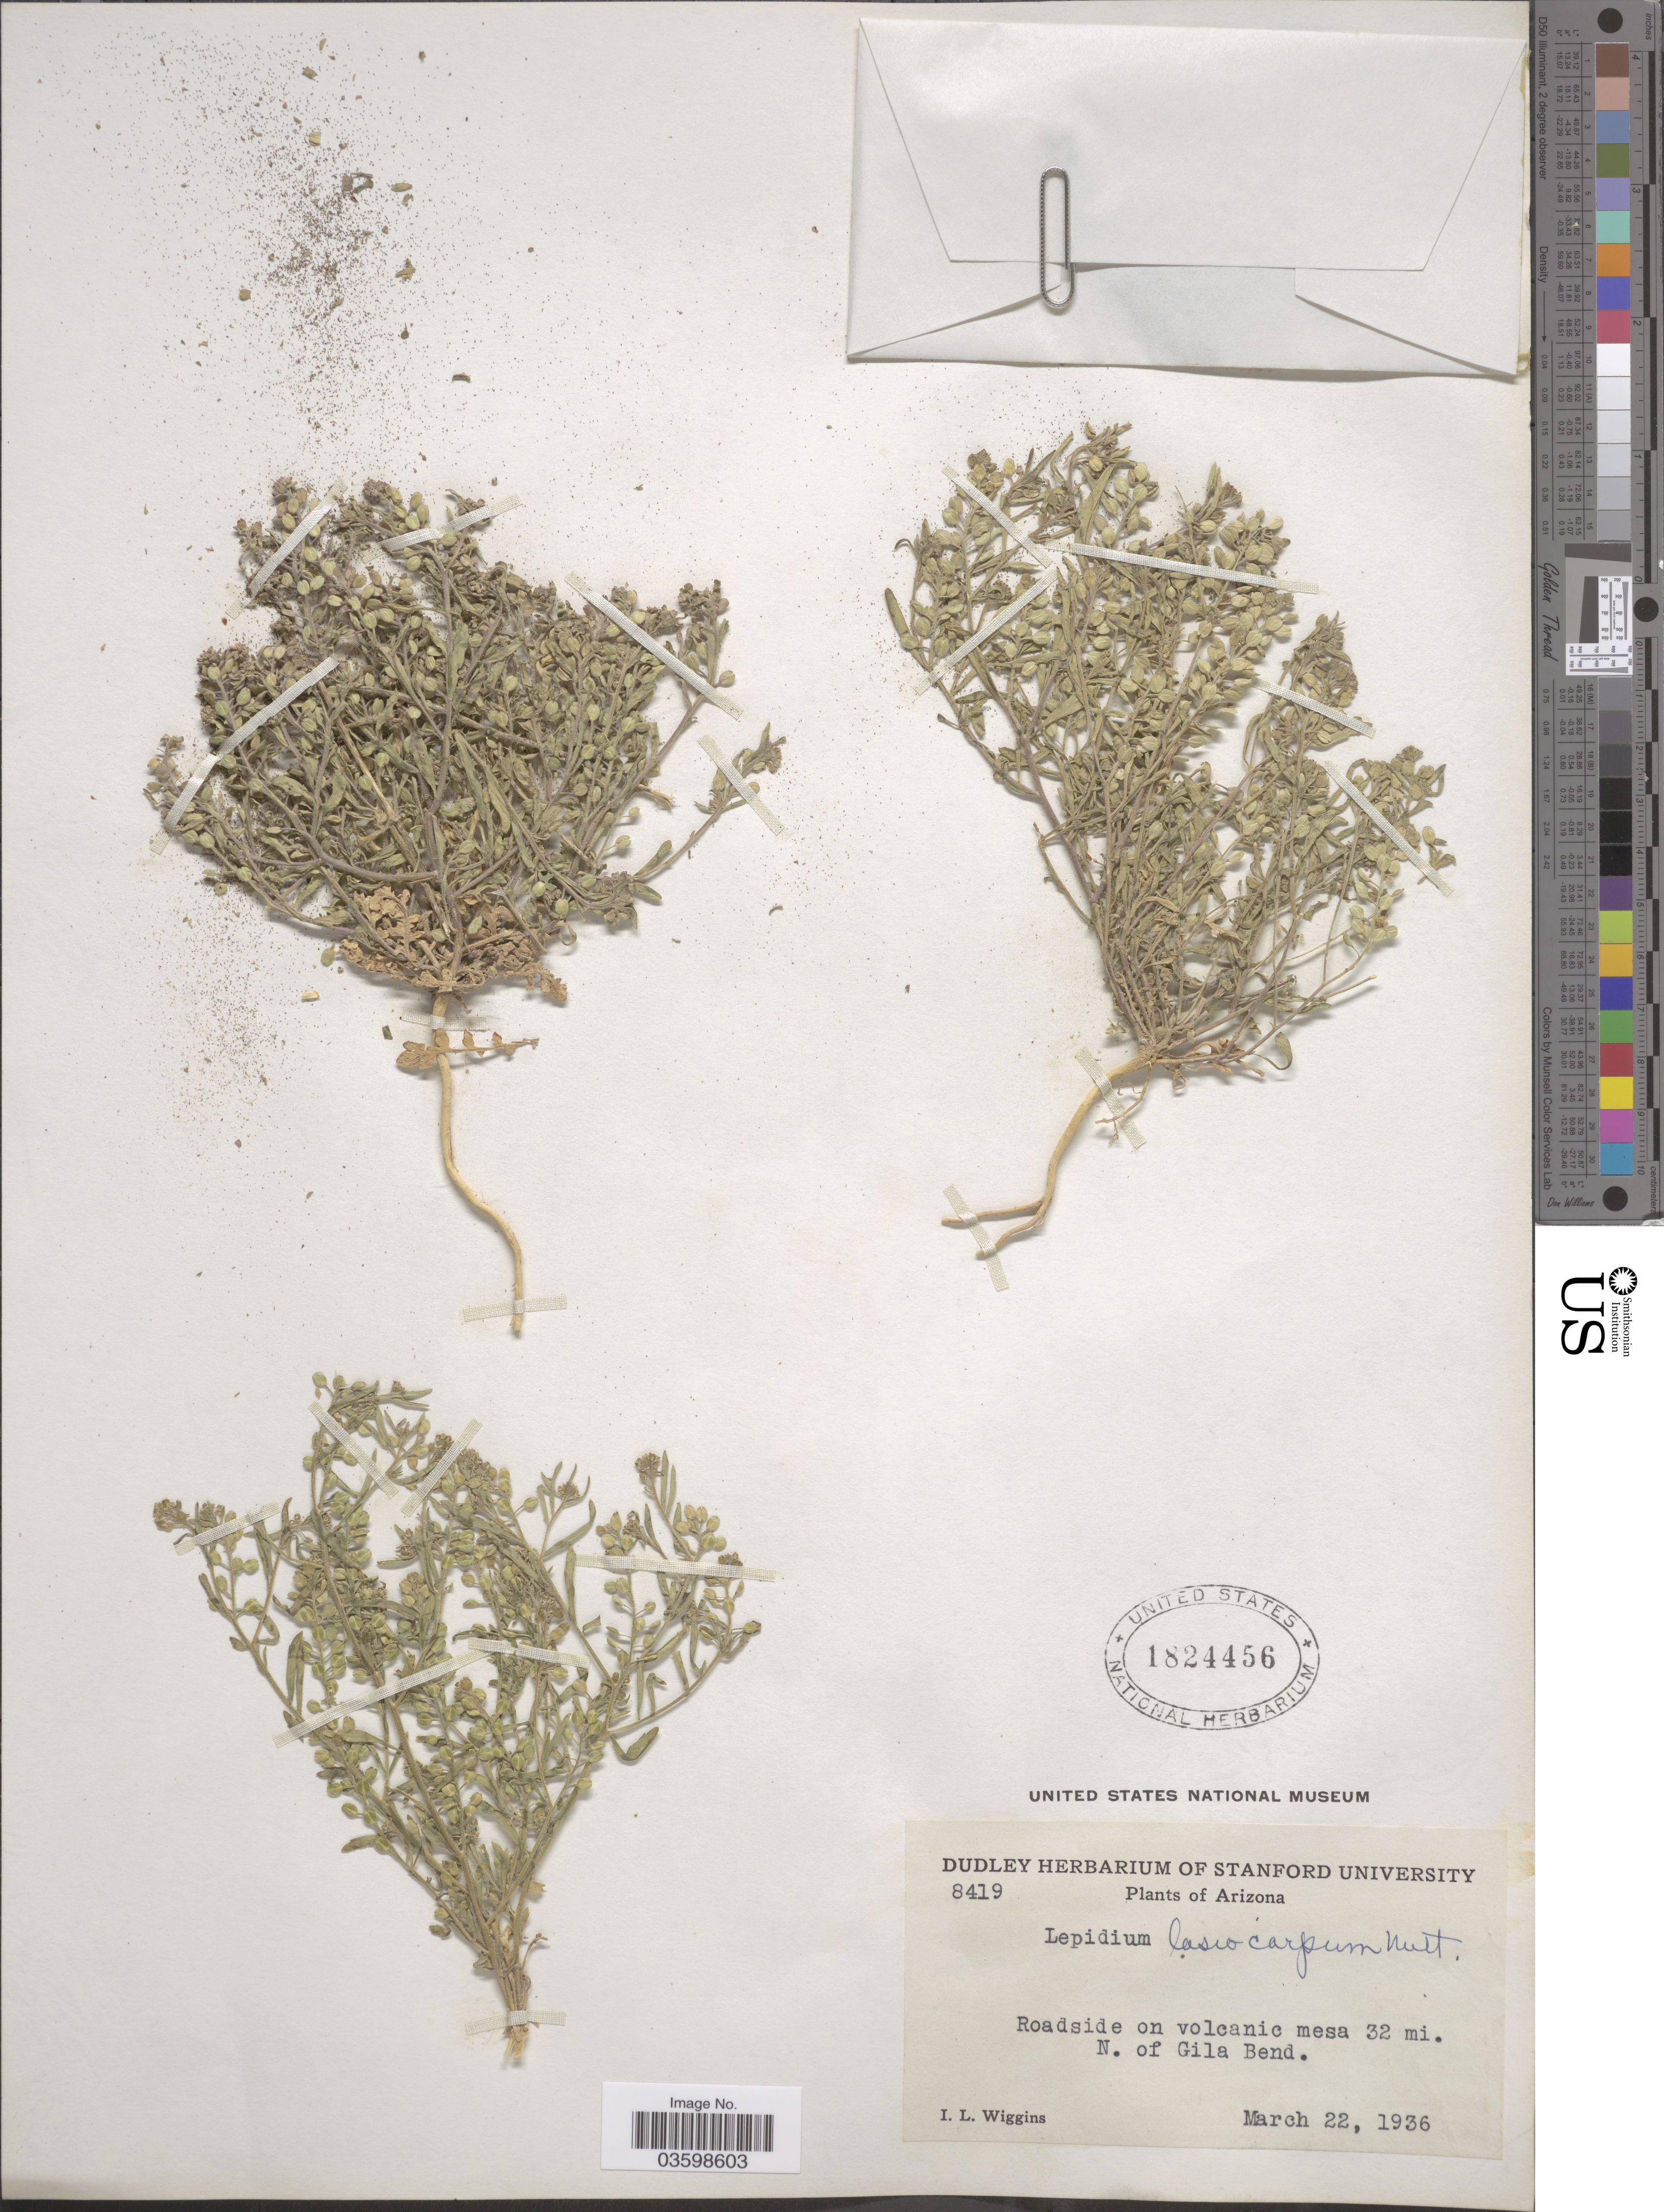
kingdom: Plantae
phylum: Tracheophyta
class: Magnoliopsida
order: Brassicales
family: Brassicaceae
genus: Lepidium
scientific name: Lepidium lasiocarpum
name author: Nutt.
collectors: I. L. Wiggins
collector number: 8419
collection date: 1936-03-22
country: United States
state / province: Arizona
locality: Roadside on volcanic mesa 32 mi. N. of Gila Bend.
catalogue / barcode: US 1824456